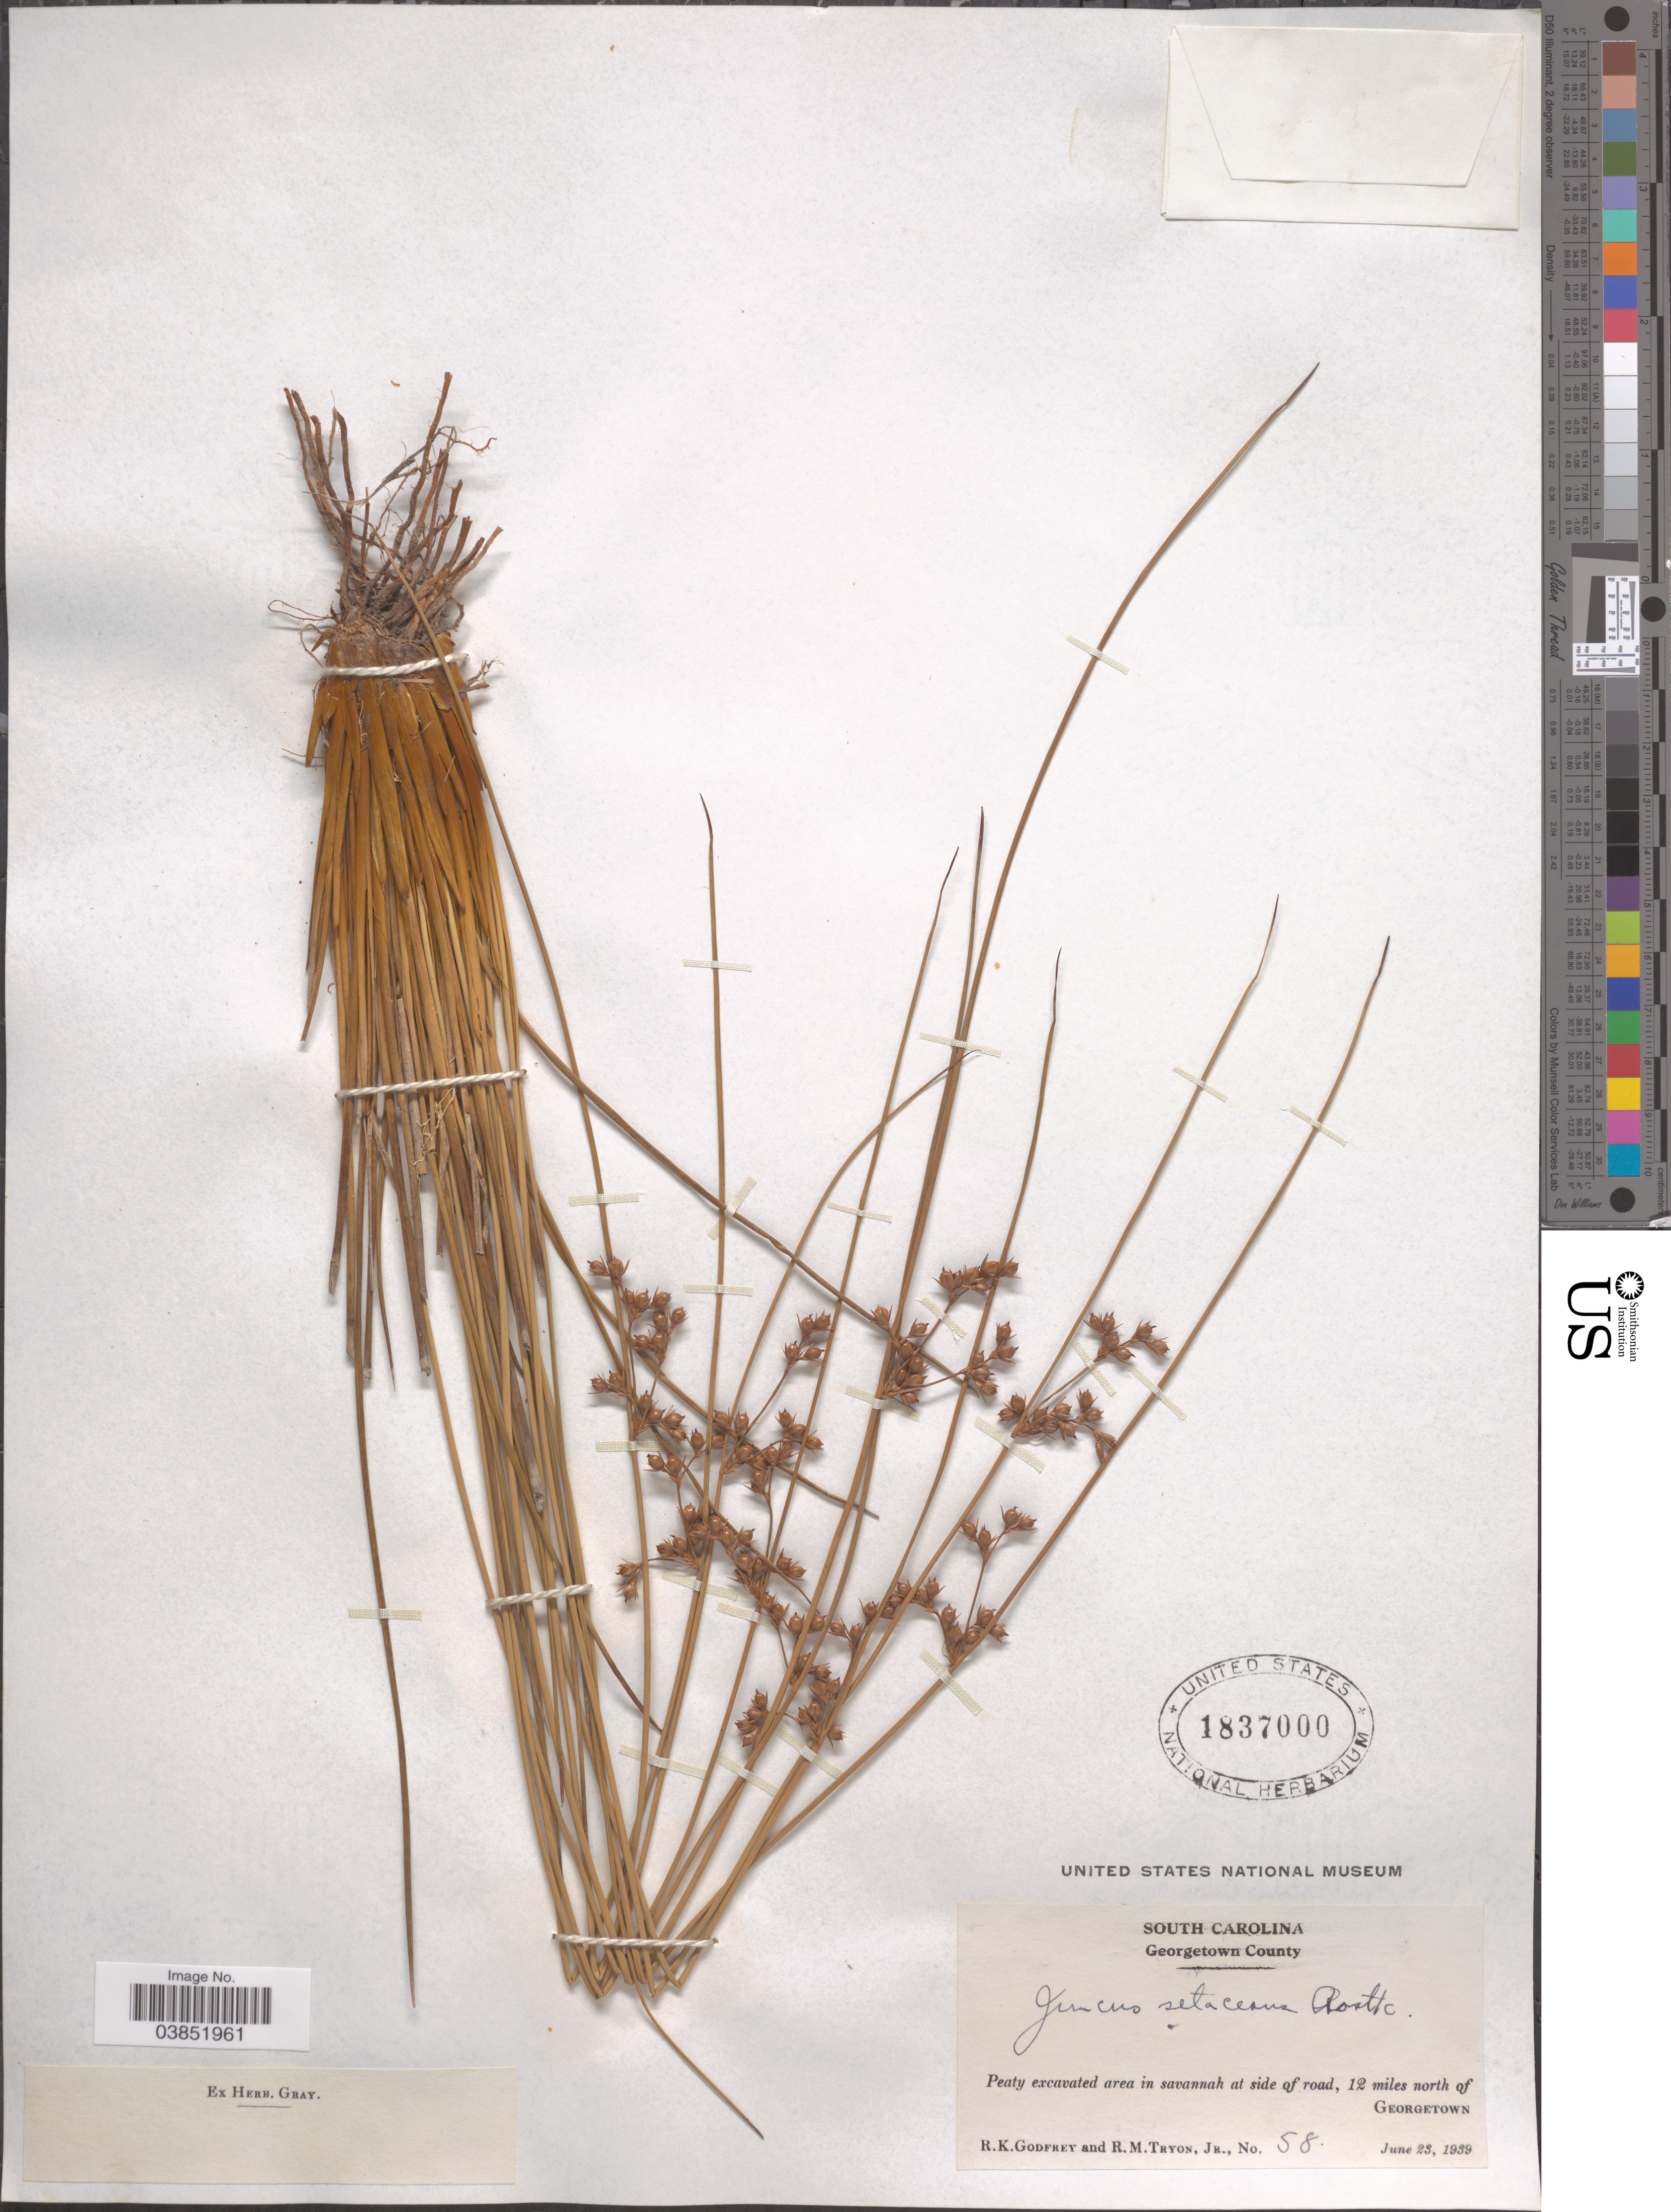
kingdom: Plantae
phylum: Tracheophyta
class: Liliopsida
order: Poales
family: Juncaceae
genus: Juncus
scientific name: Juncus coriaceus Mack.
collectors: R. K. Godfrey & R. Tryon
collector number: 58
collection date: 1939-06-23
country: United States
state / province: South Carolina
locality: Georgetown County. Peay excavated area in savannah at side of road, 12 miles north of Georgetown.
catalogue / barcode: US 1837000